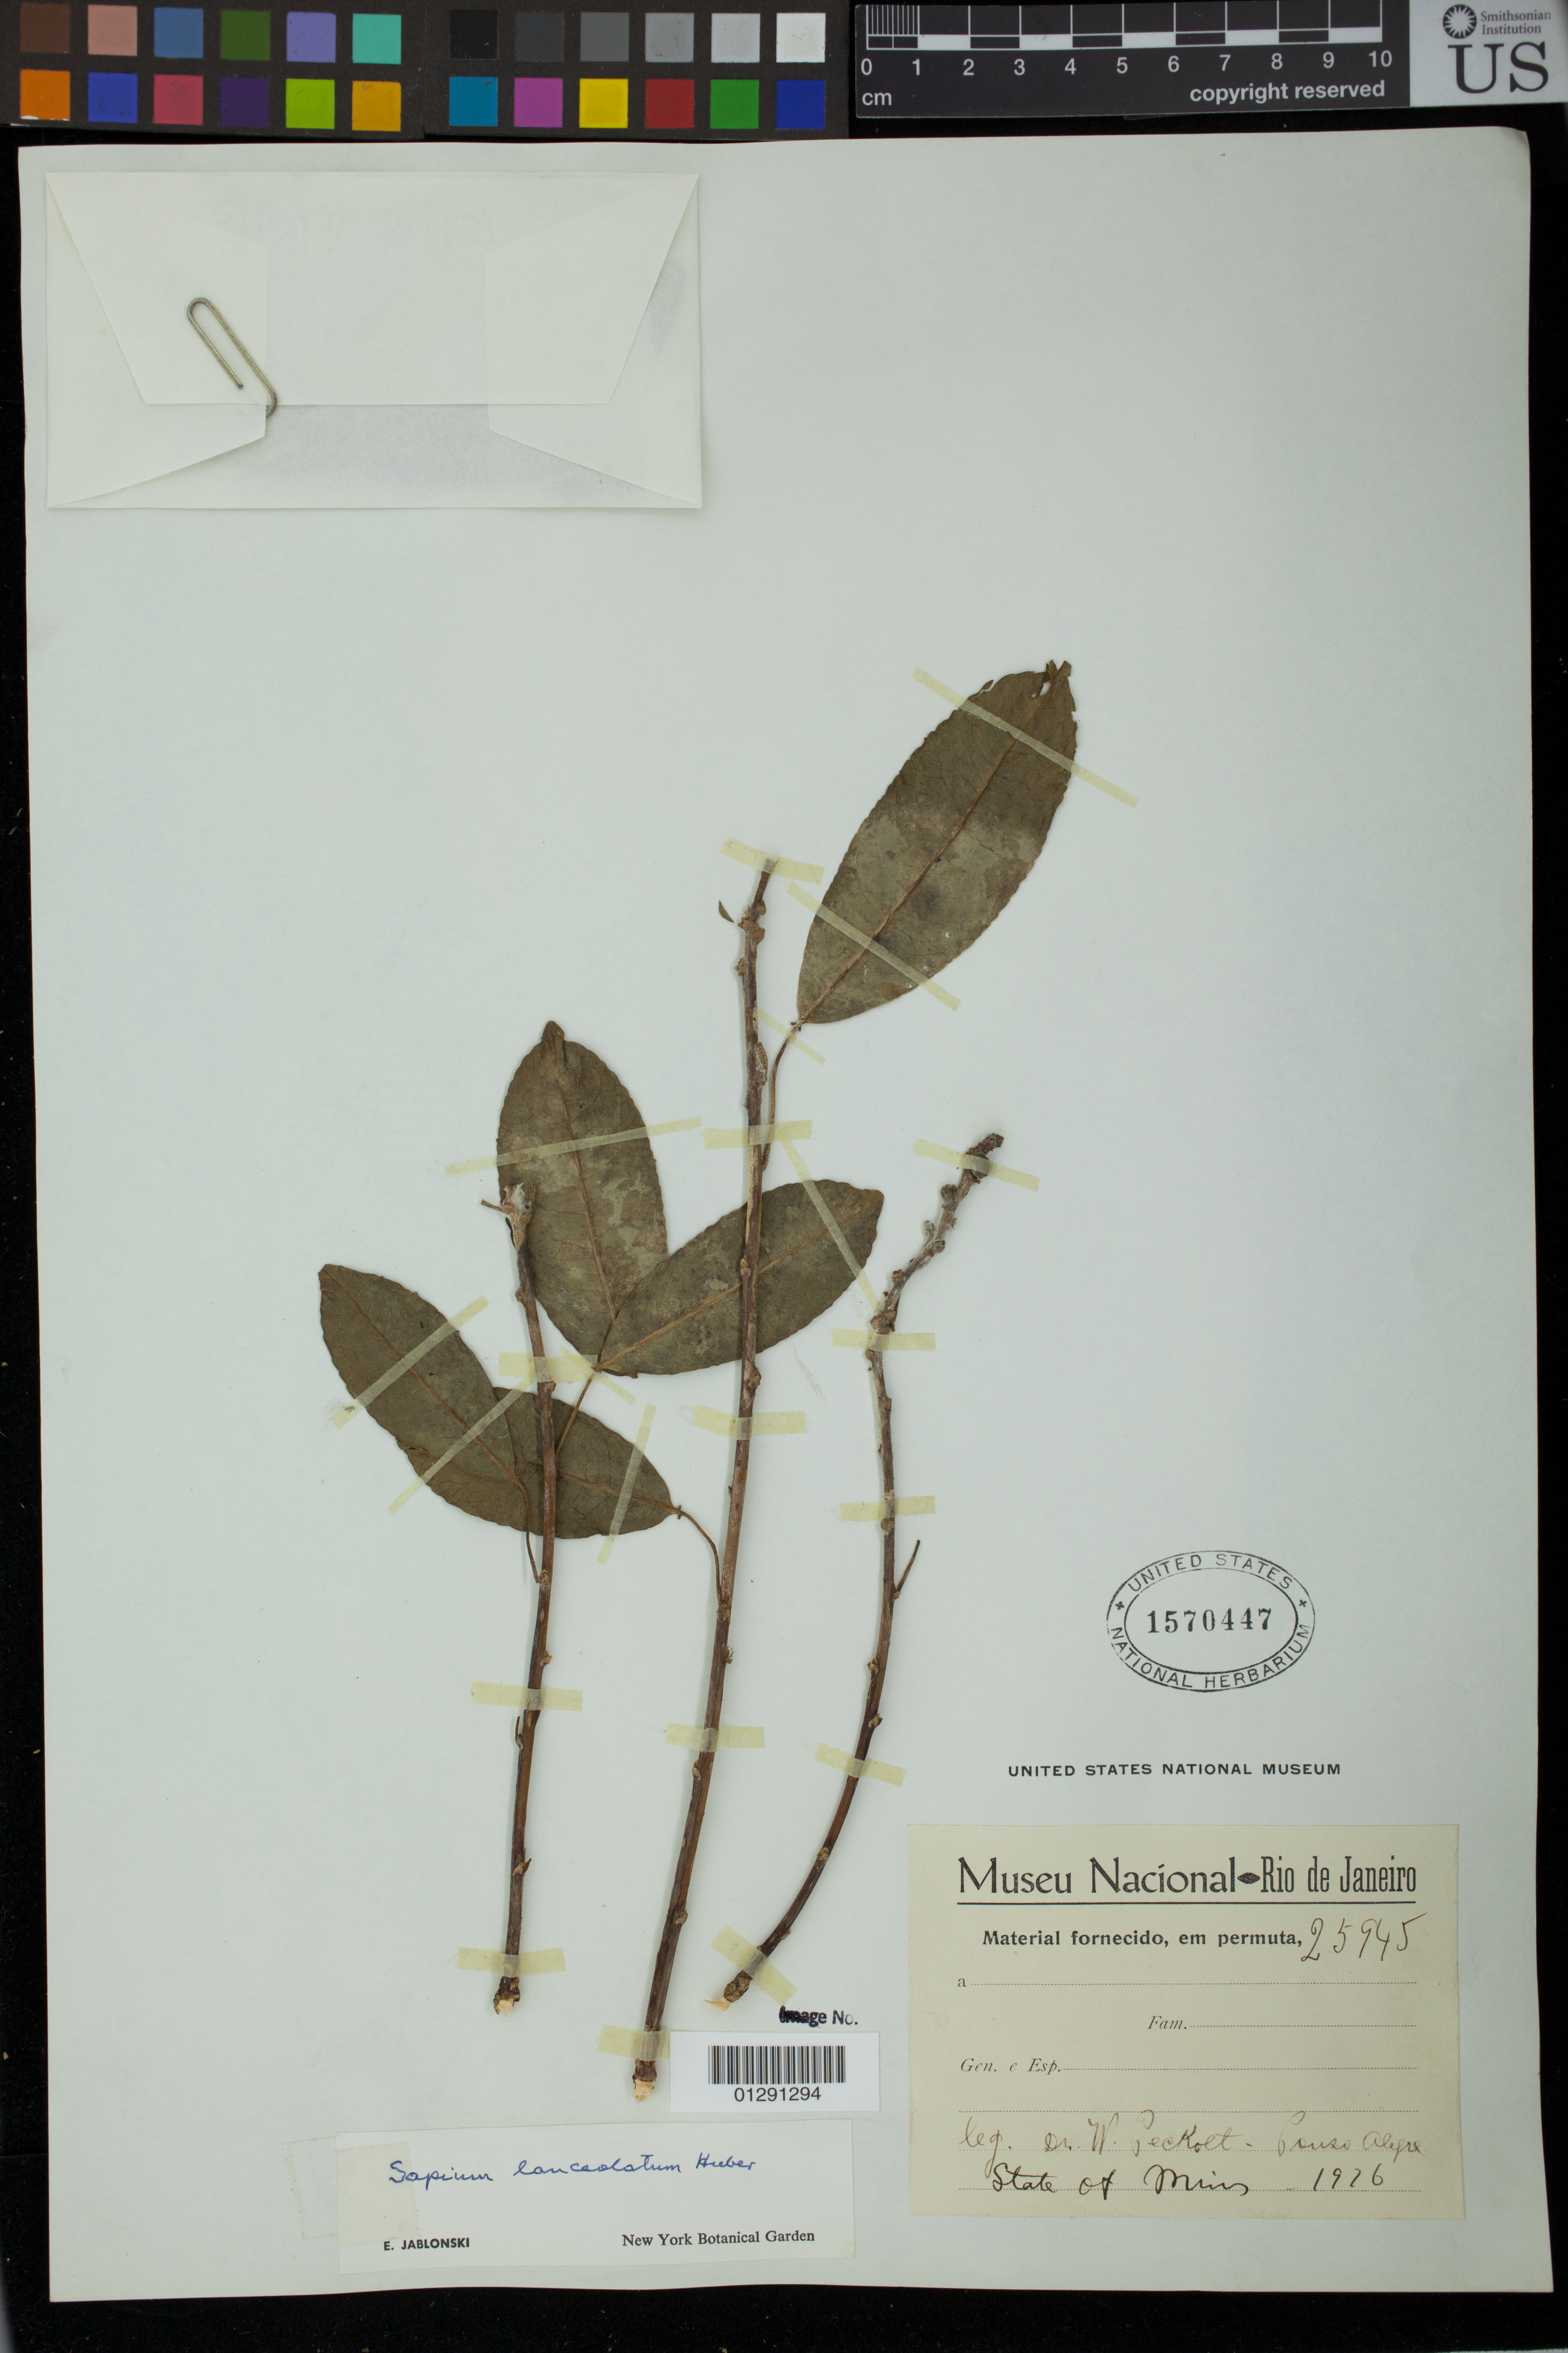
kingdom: Plantae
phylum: Tracheophyta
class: Magnoliopsida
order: Malpighiales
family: Euphorbiaceae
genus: Sapium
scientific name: Sapium glandulatum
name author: (Vell.) Pax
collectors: W. Peckolt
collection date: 1926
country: Brazil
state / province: Minas Gerais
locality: Pouso Alegre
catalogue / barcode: US 1570447